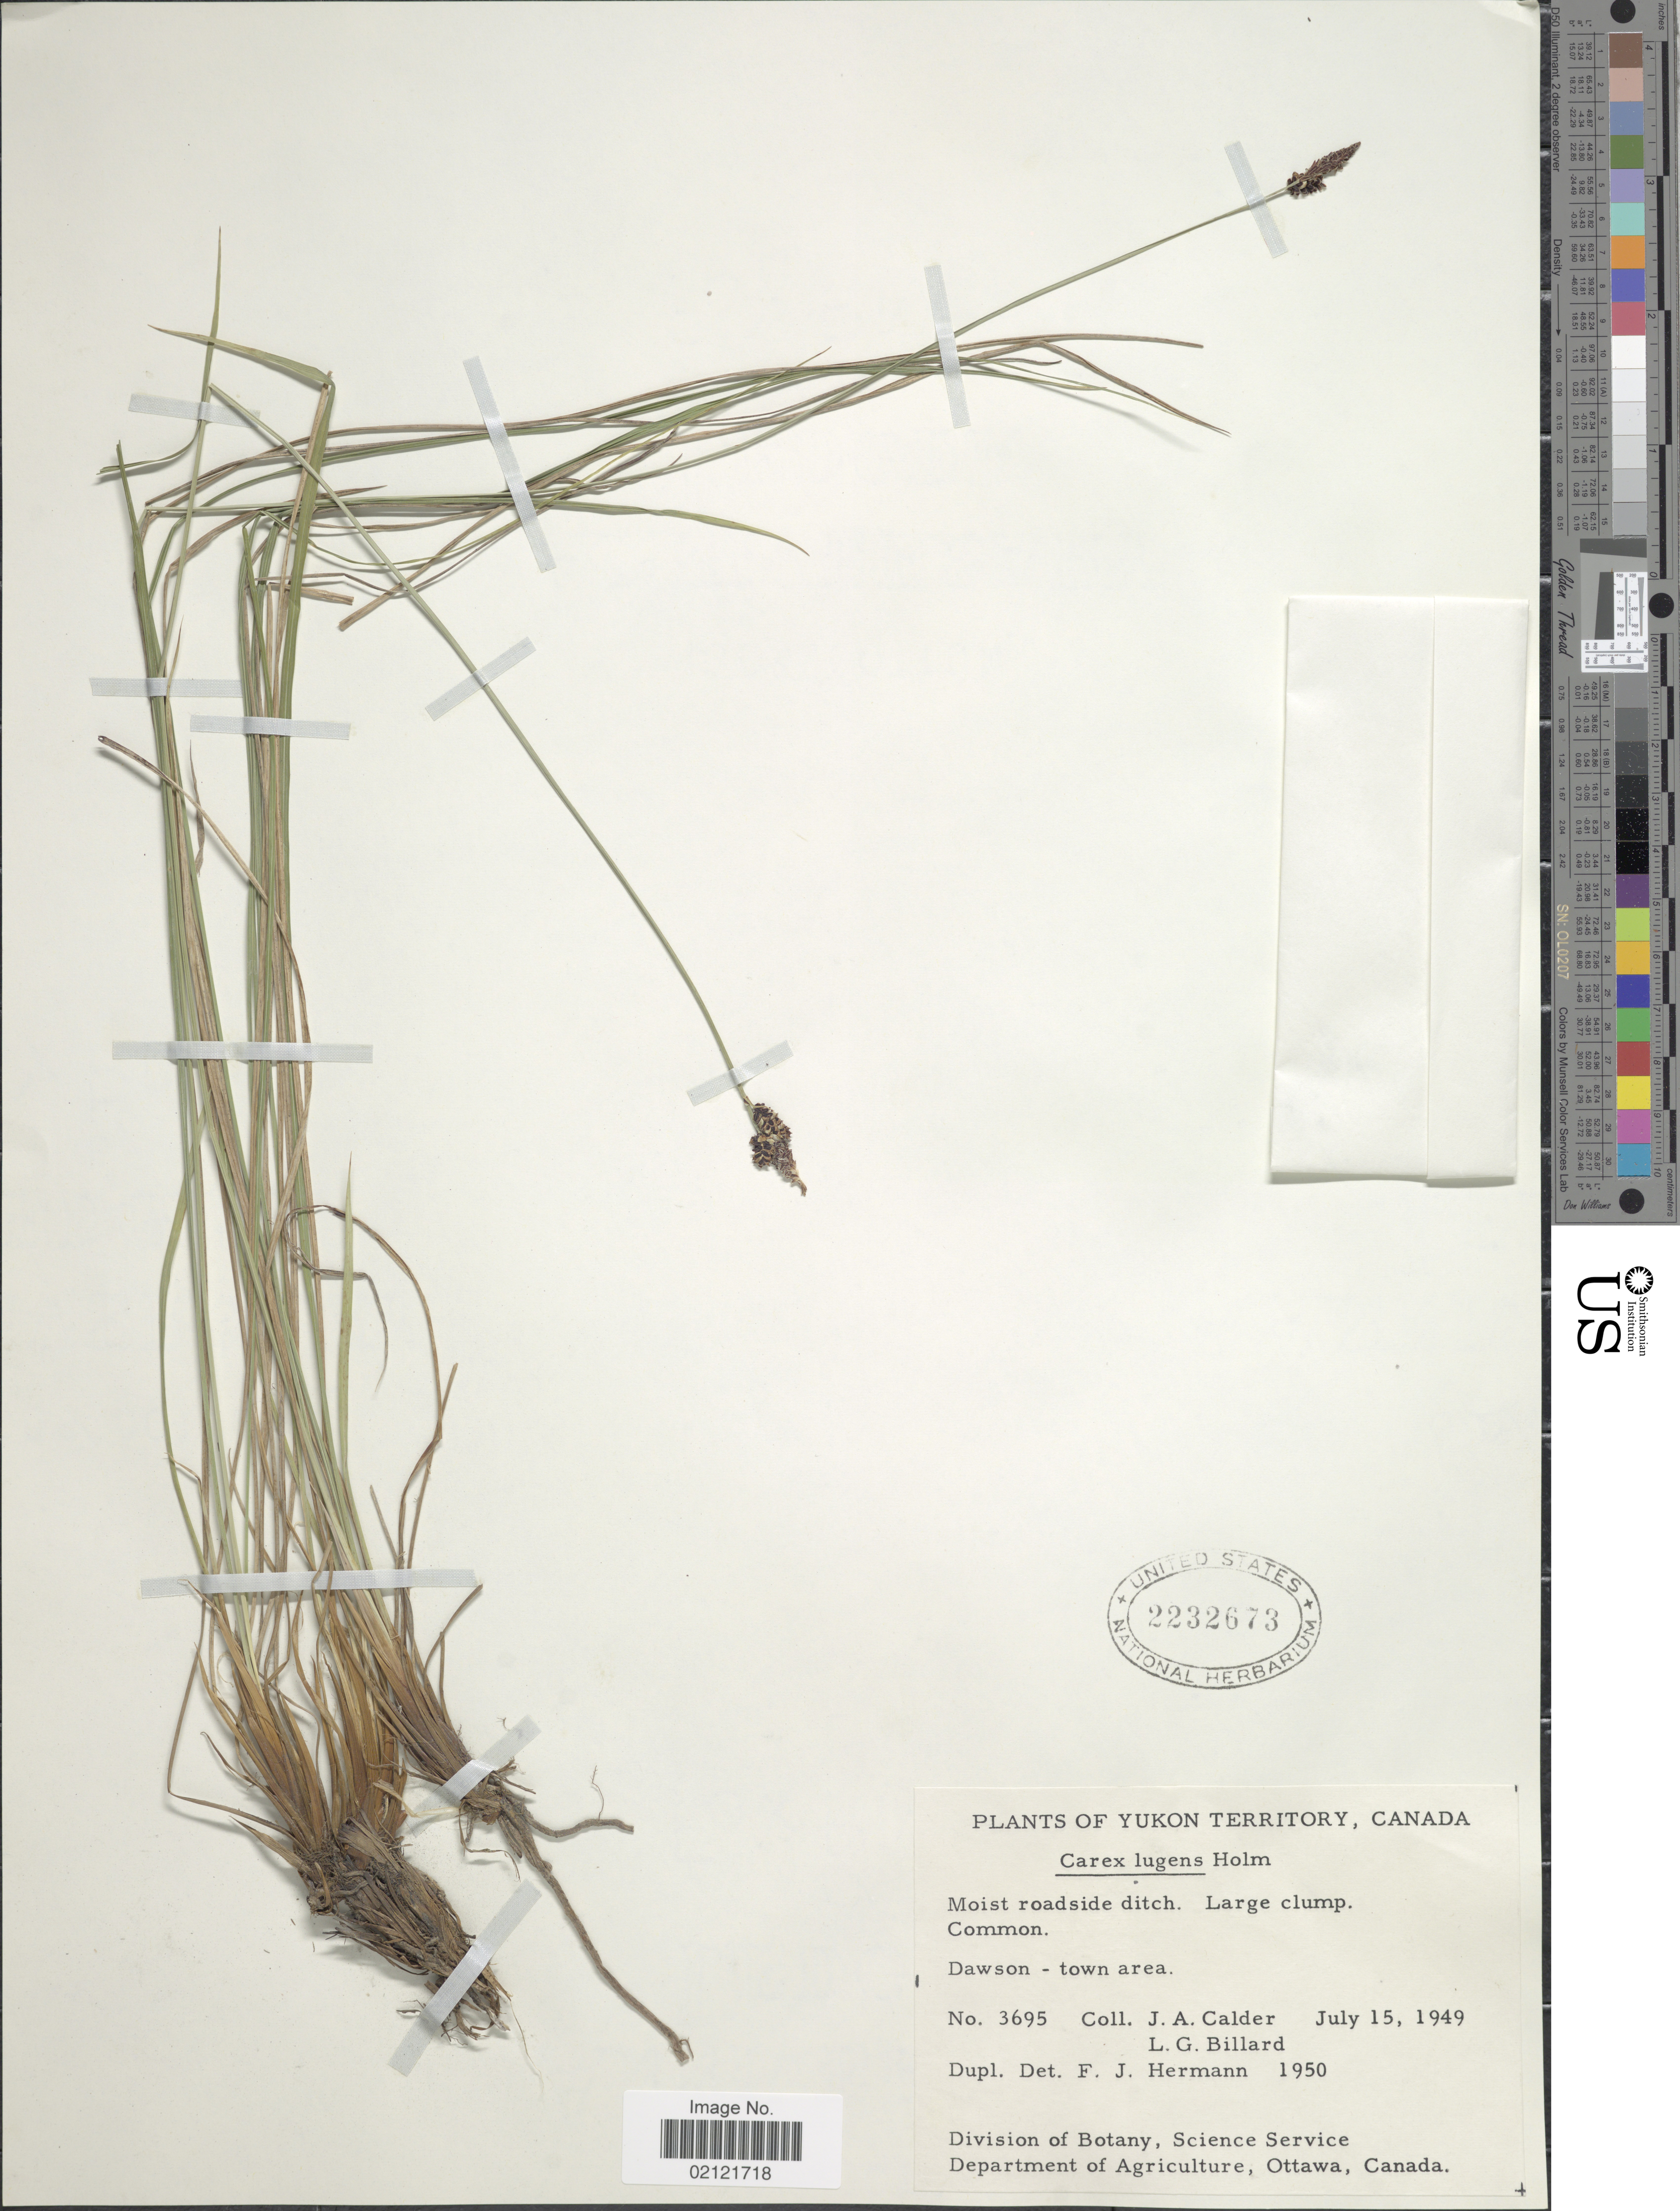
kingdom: Plantae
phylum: Tracheophyta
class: Liliopsida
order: Poales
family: Cyperaceae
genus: Carex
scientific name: Carex bigelowii subsp. lugens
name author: (Holm) T.V. Egorova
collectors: J. A. Calder & L. Billard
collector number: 3695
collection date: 1949-07-15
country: Canada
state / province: Yukon Territory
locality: Dawson - town area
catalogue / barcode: US 2232673